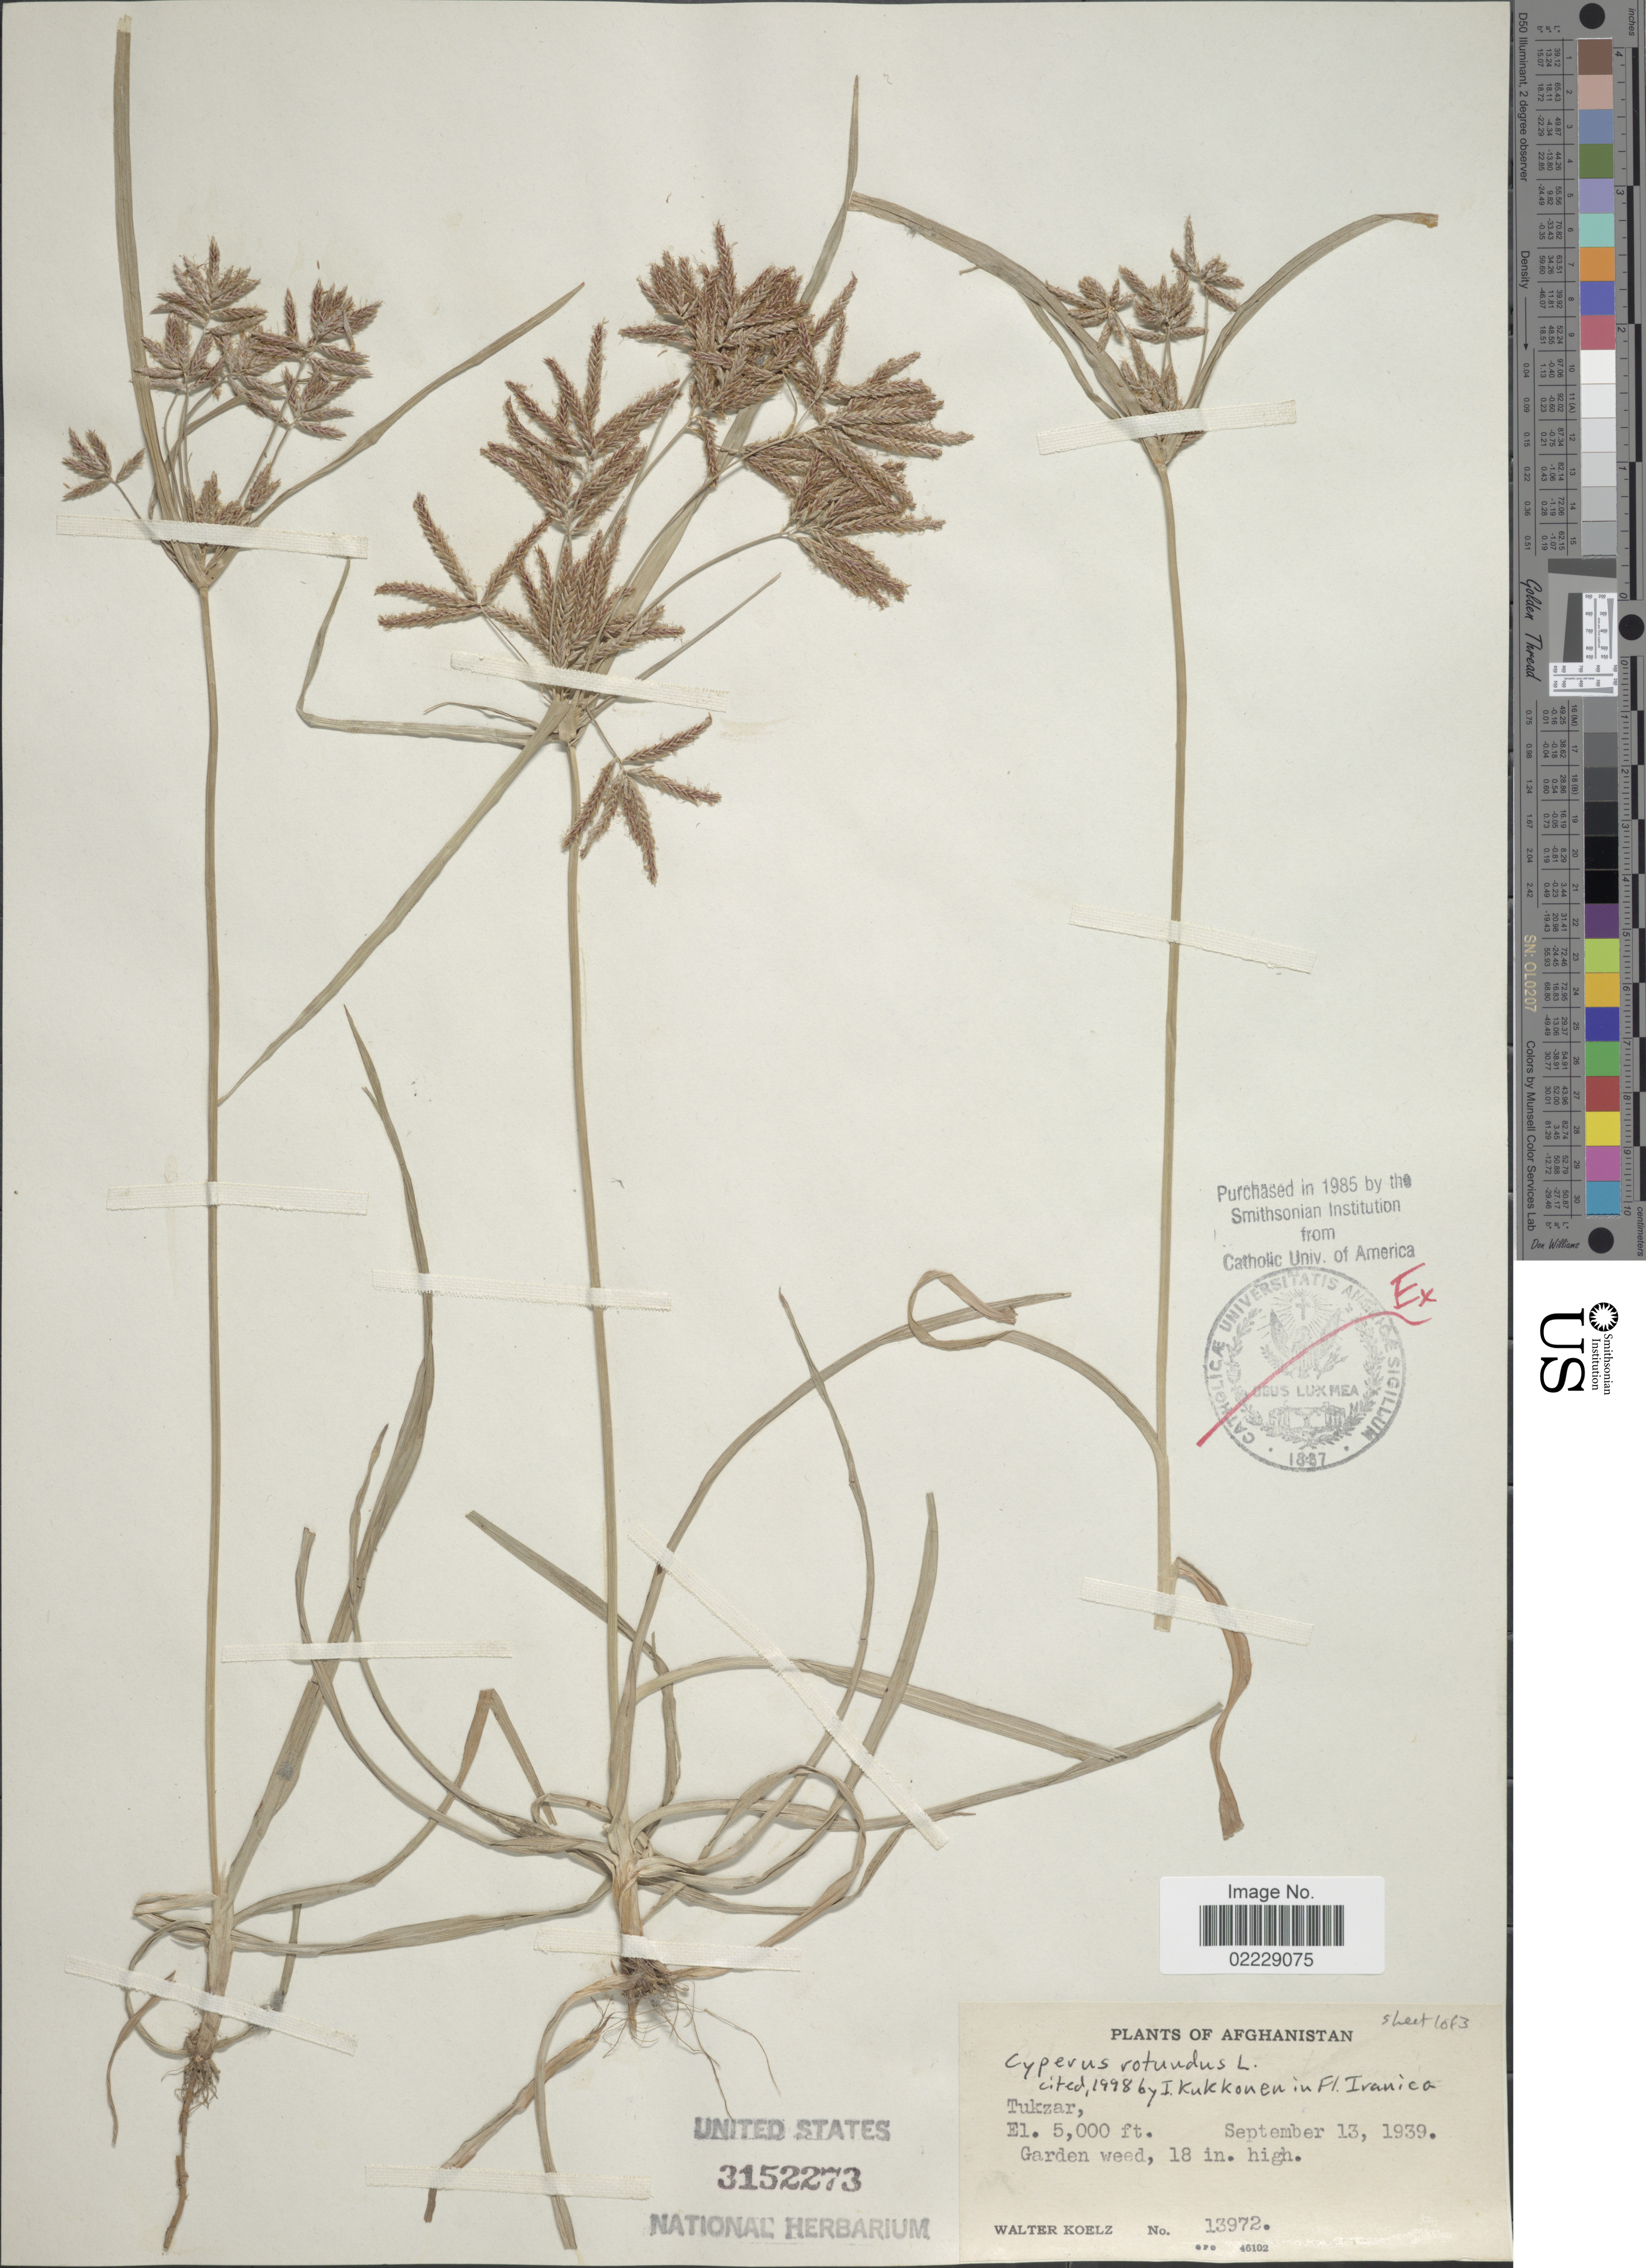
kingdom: Plantae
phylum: Tracheophyta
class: Liliopsida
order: Poales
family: Cyperaceae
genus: Cyperus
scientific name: Cyperus rotundus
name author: L.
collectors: W. N. Koelz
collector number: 13972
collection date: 1939-09-13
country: Afghanistan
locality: Tukzar, garden weed.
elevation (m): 1524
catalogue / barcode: US 3152273